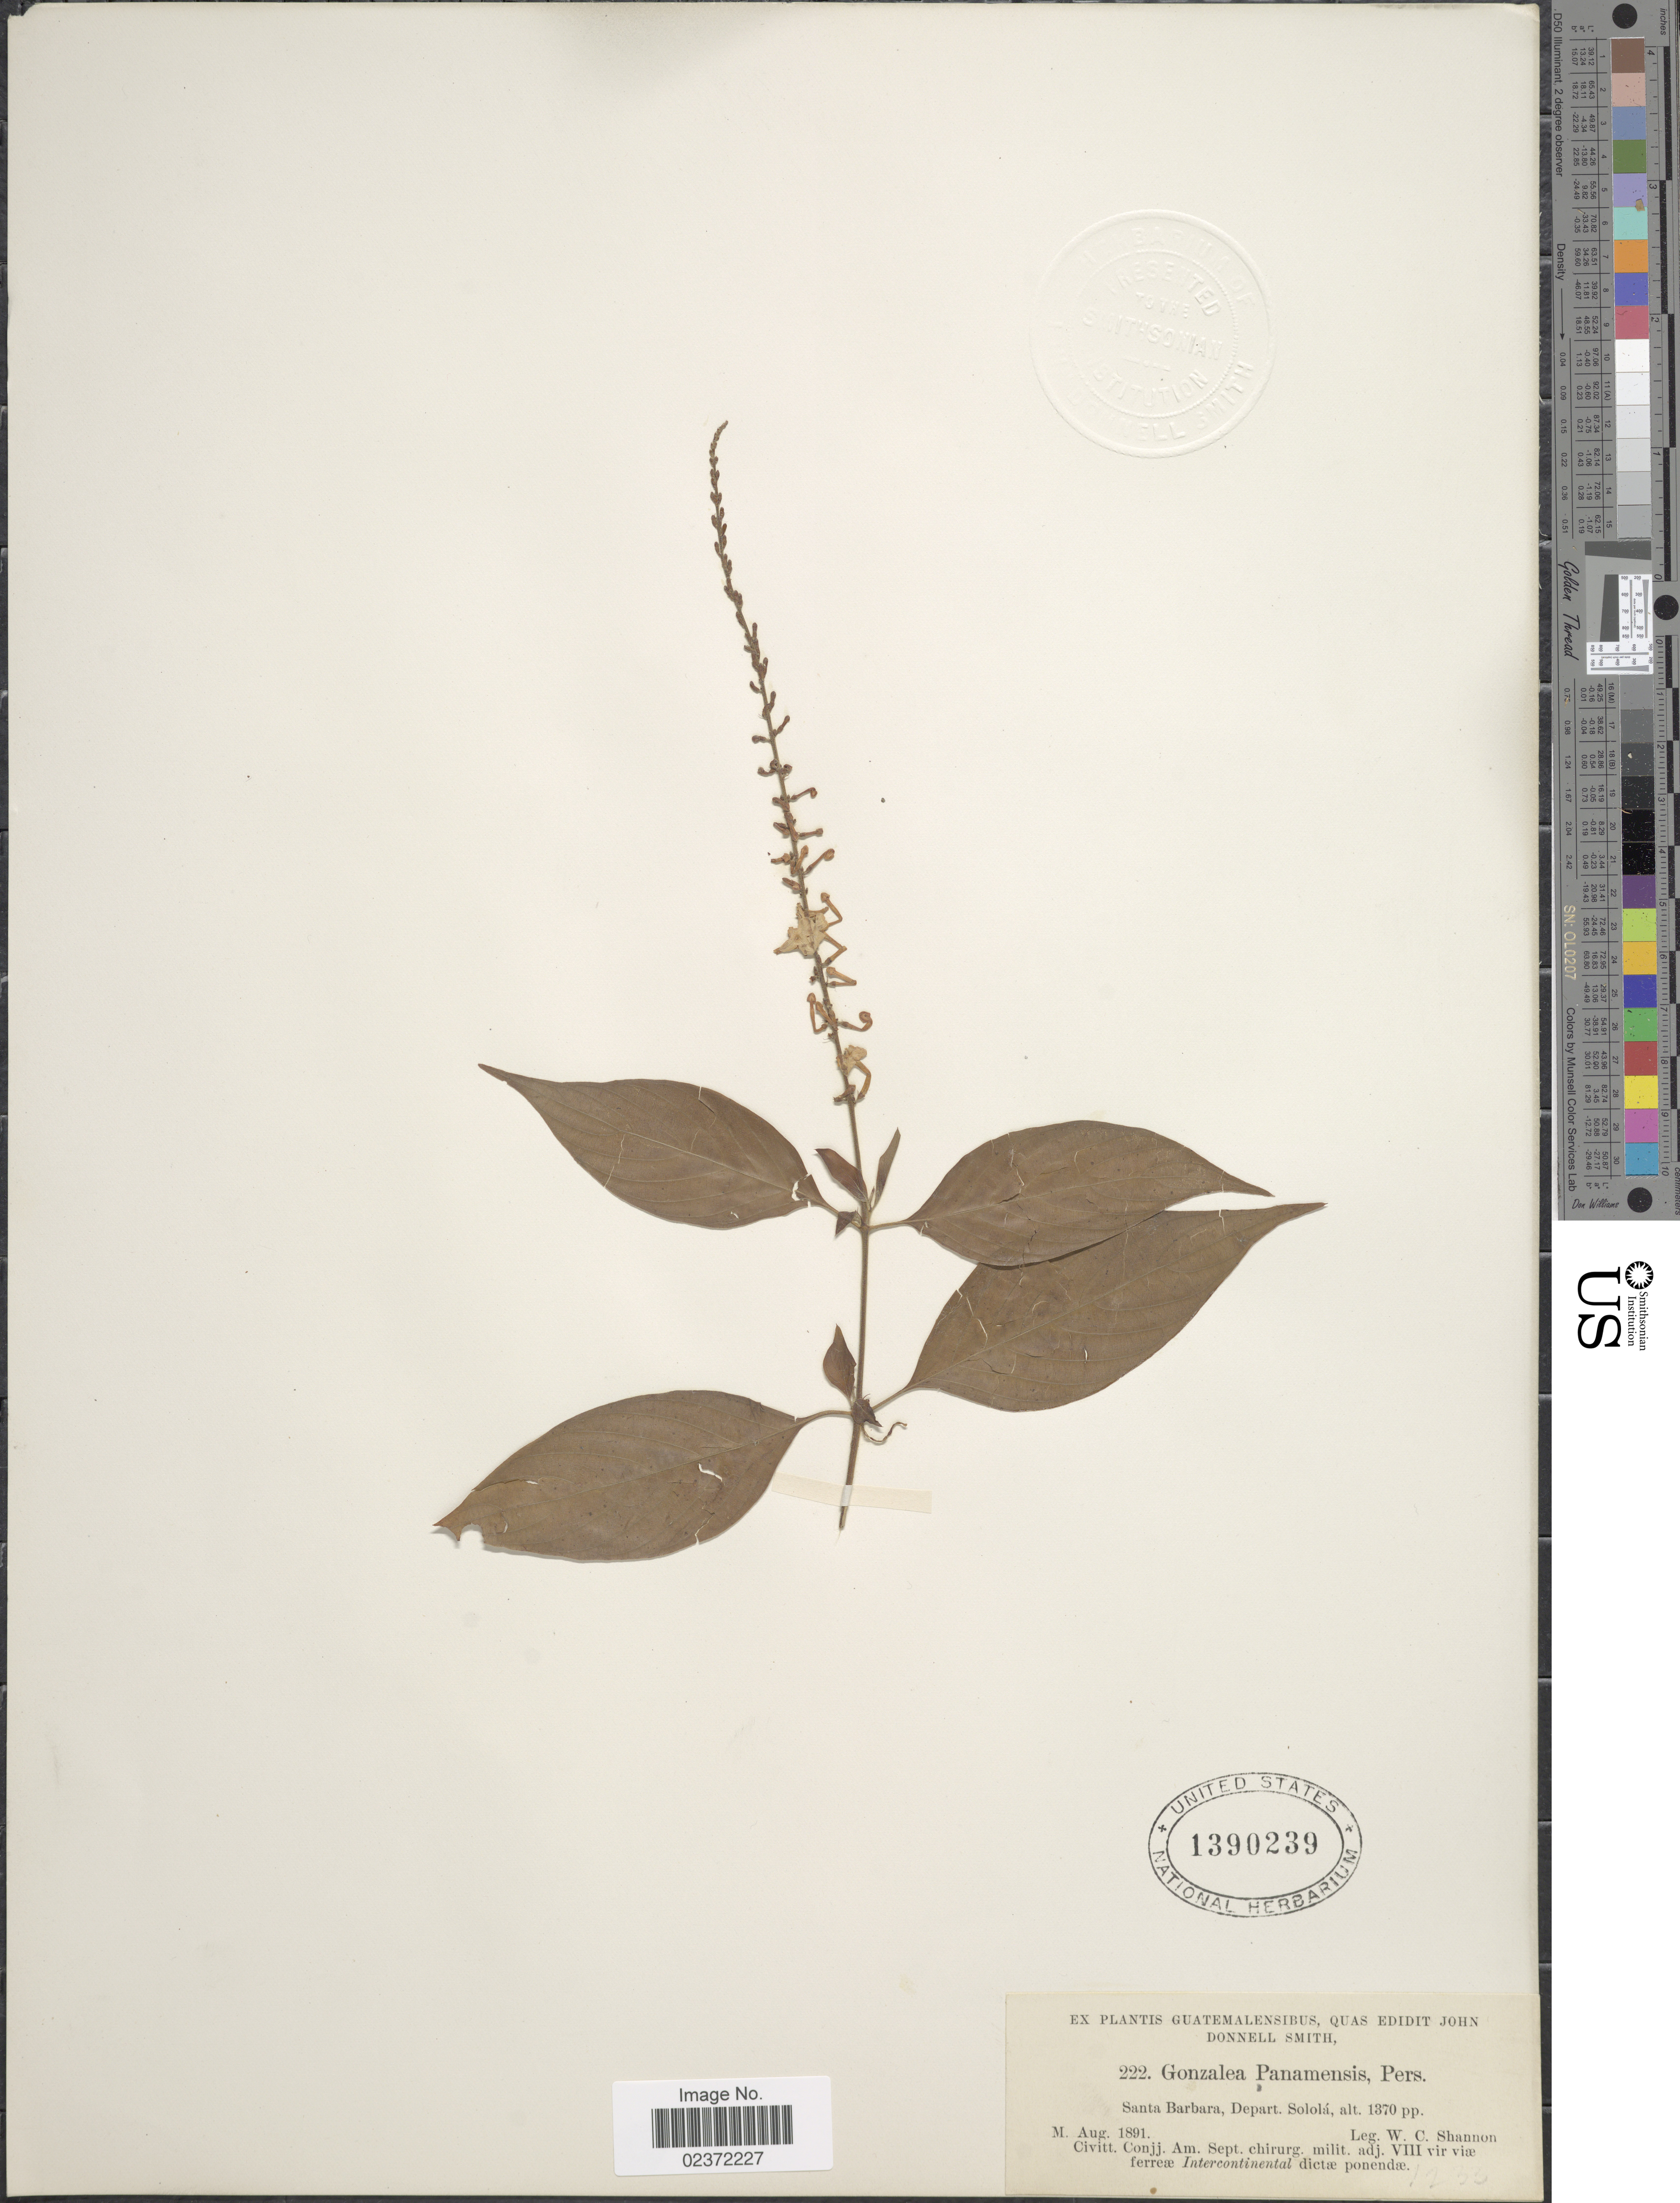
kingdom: Plantae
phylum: Tracheophyta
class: Magnoliopsida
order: Gentianales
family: Rubiaceae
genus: Gonzalagunia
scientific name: Gonzalagunia panamensis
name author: (Cav.) K. Schum.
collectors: W. C. Shannon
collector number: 222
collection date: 1891-08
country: Guatemala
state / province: Sololá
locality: Santa Barbara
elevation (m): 418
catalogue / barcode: US 1390239